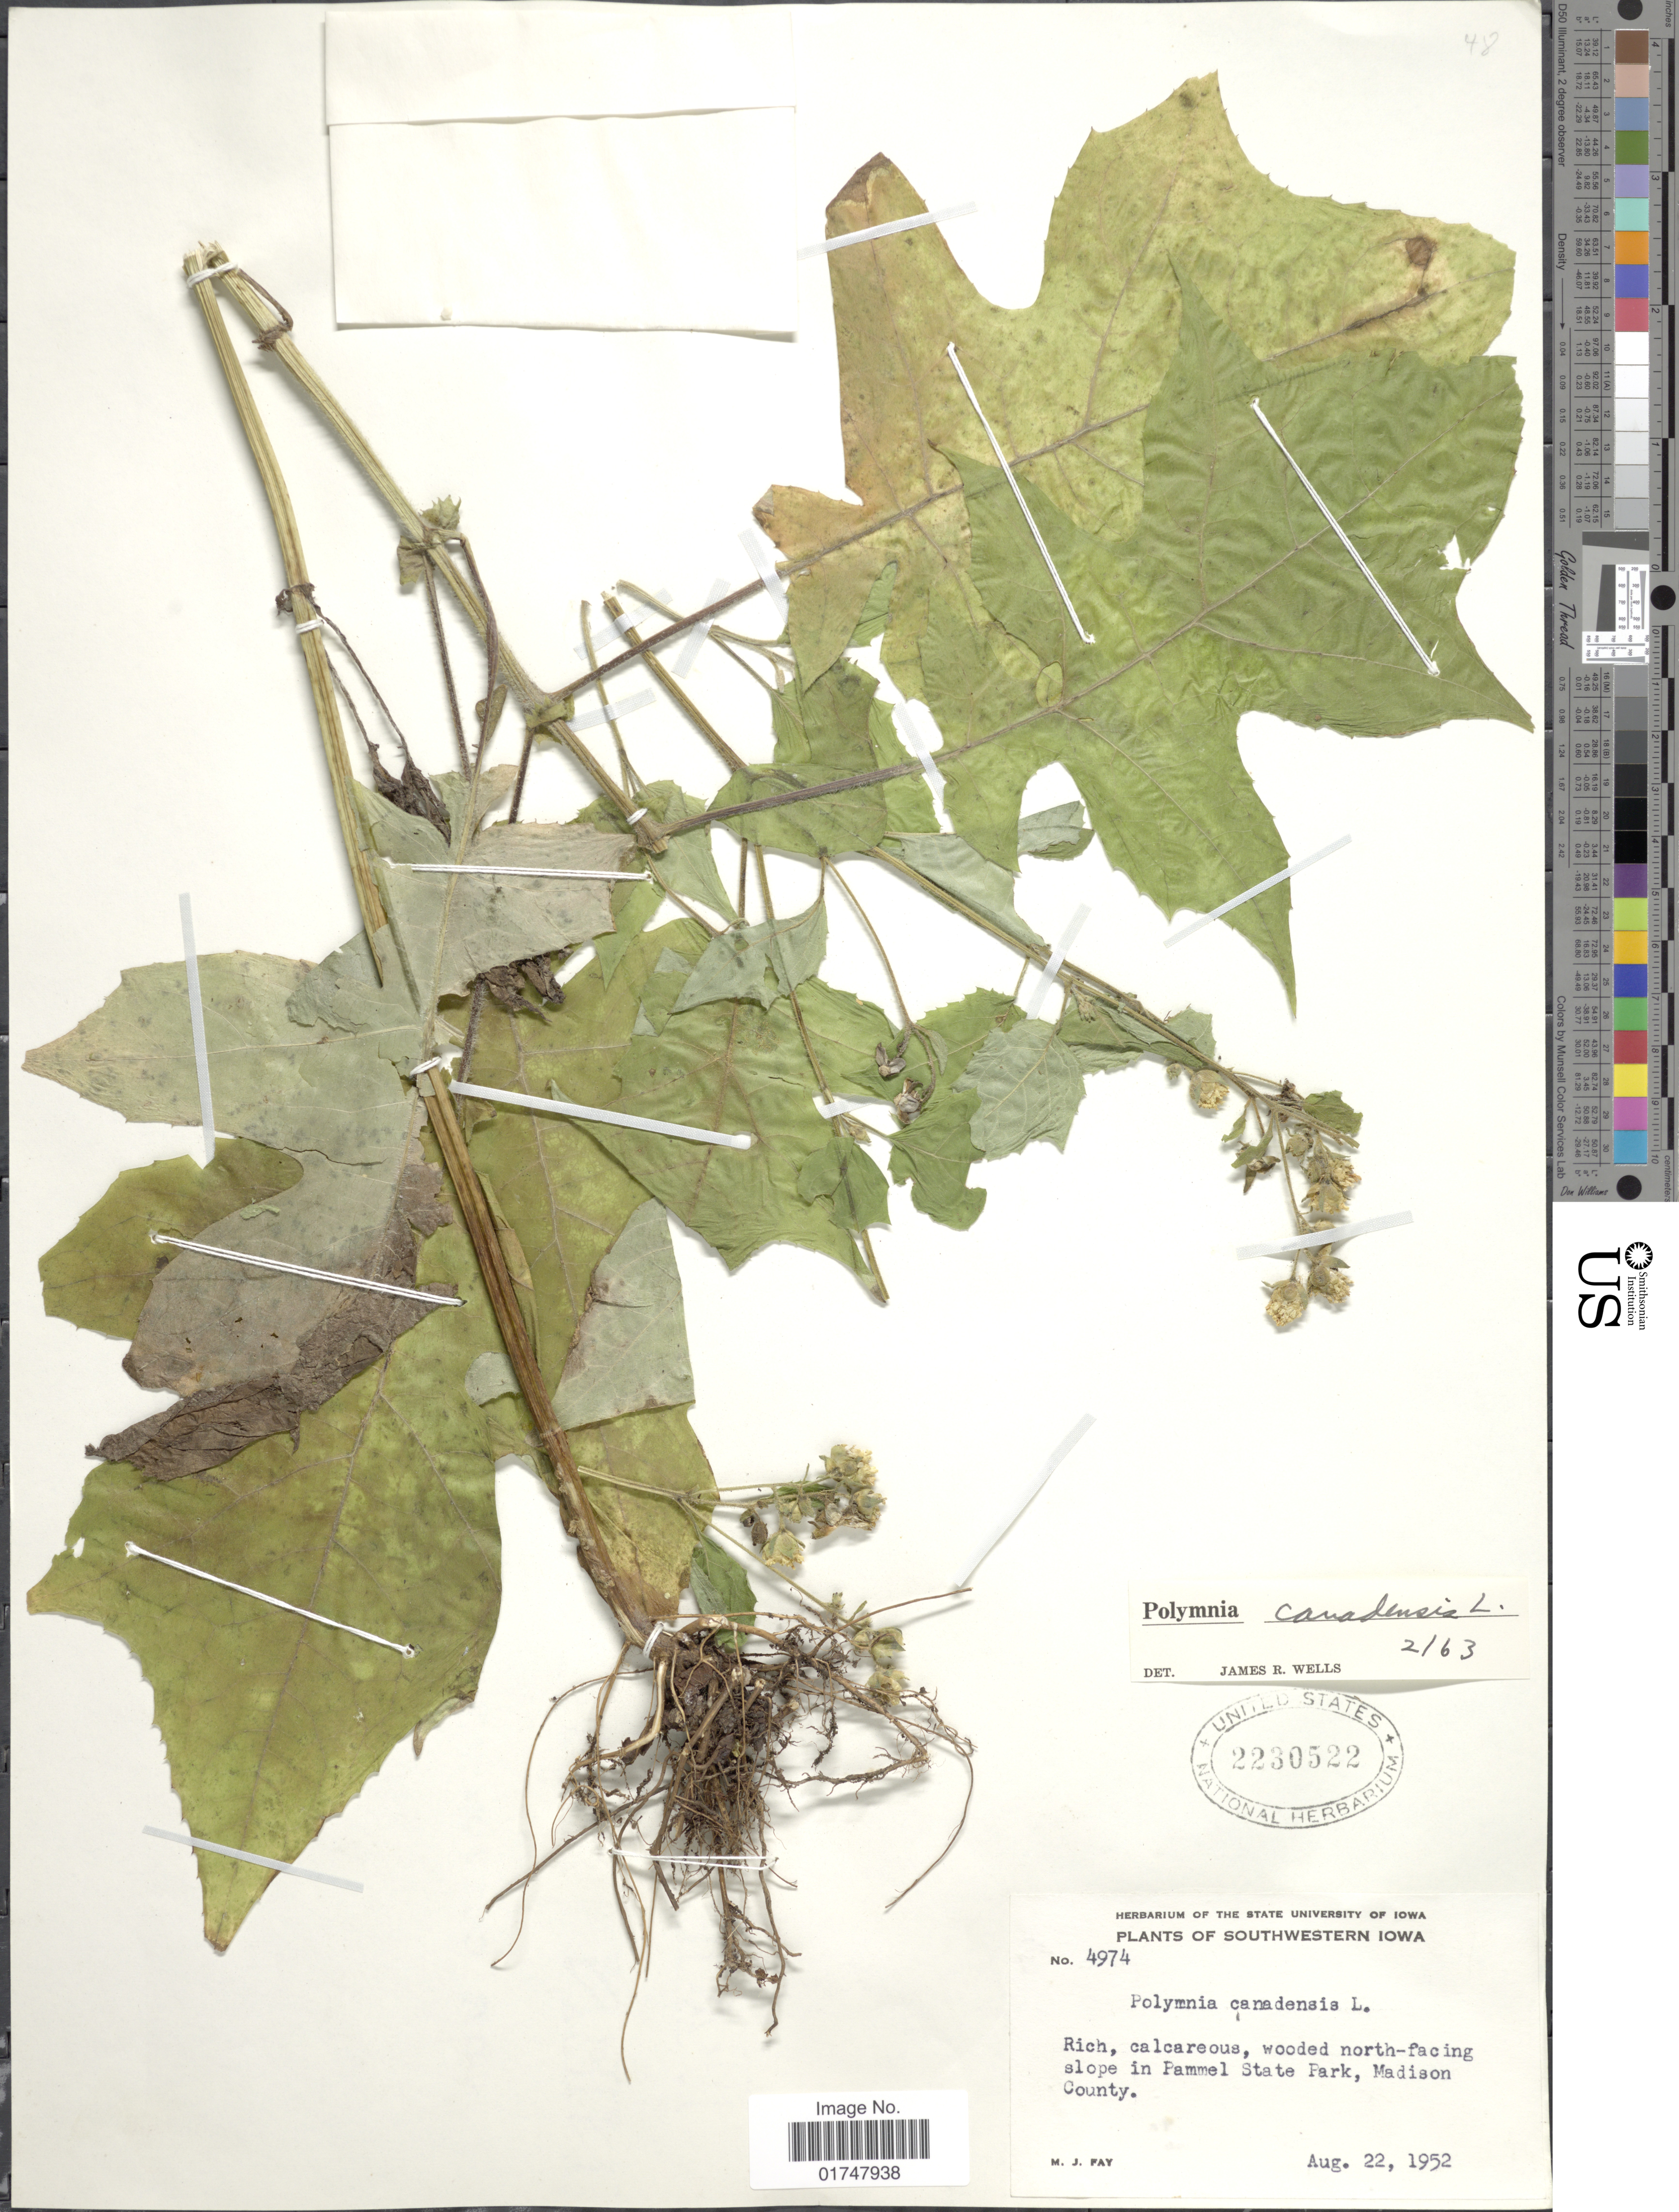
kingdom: Plantae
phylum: Tracheophyta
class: Magnoliopsida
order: Asterales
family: Asteraceae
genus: Polymnia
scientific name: Polymnia canadensis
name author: L.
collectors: M. Fay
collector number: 4974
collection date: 1952-08-22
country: United States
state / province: Iowa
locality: Southwestern Iowa, Rich, calcareous, wooded north - facing slope in Pammel State Park, Madison County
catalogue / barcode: US 2230522